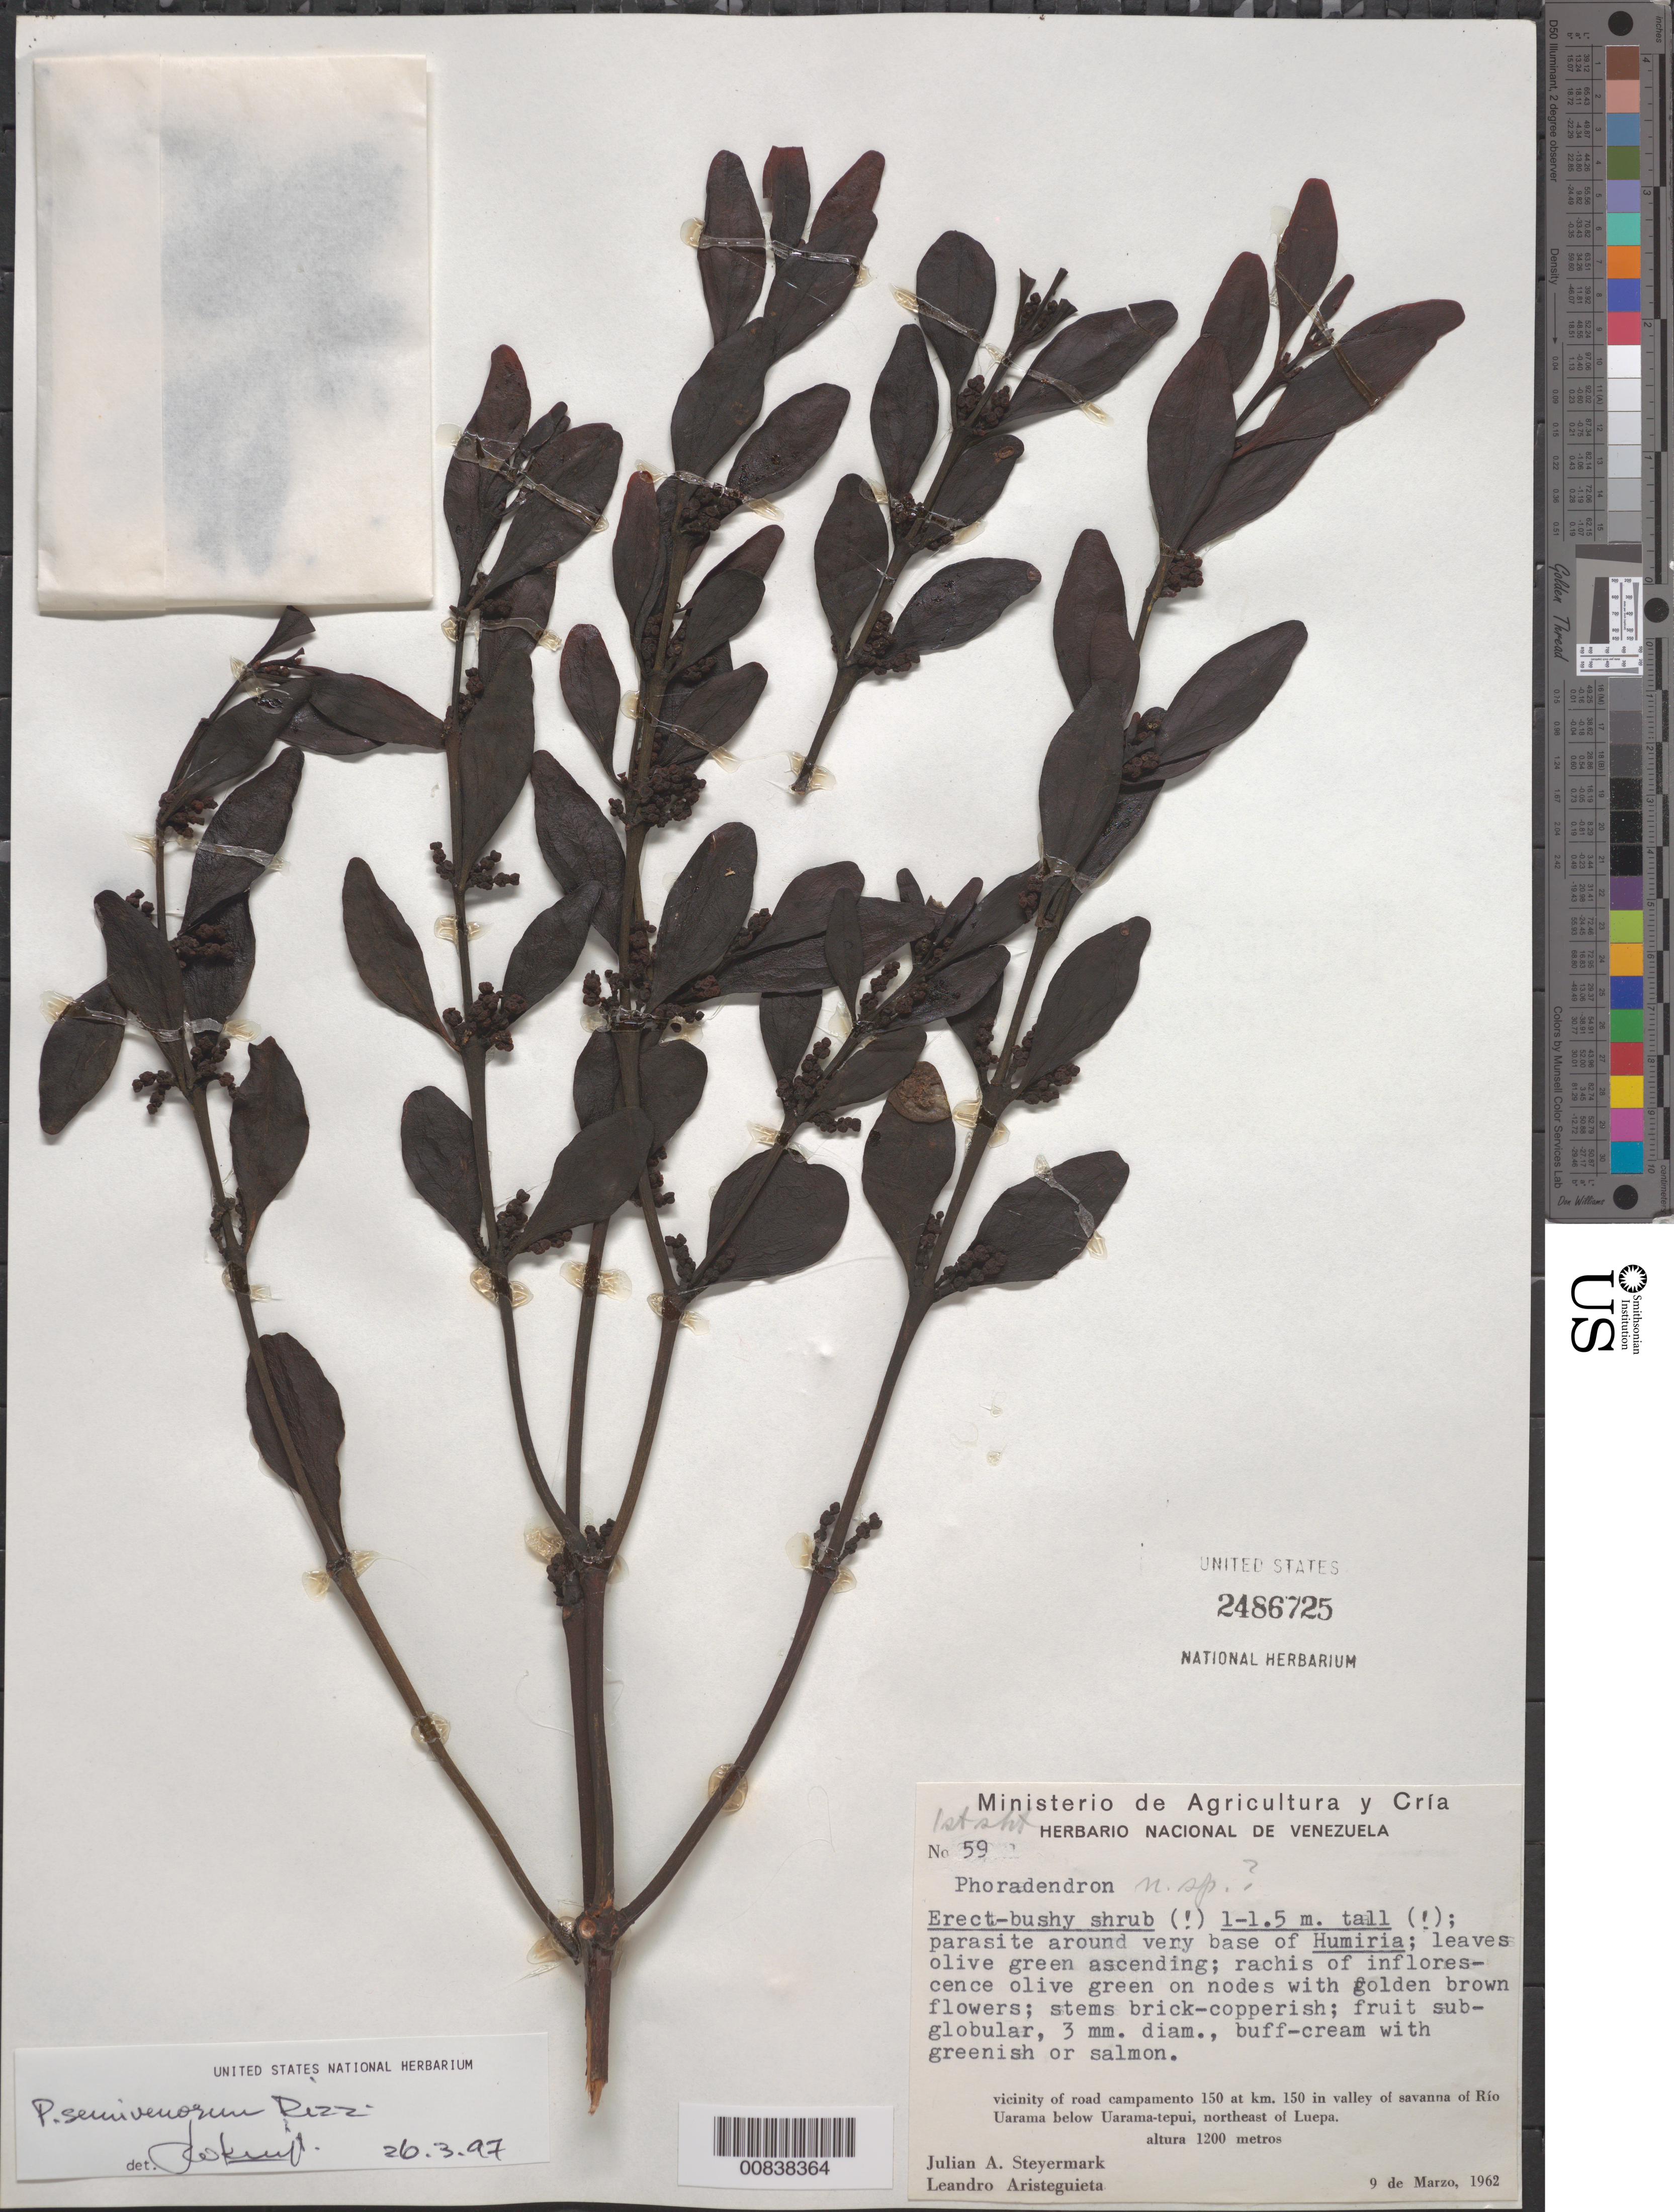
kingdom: Plantae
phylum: Tracheophyta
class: Magnoliopsida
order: Santalales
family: Viscaceae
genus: Phoradendron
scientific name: Phoradendron semivenosum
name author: Rizzini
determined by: Kuijt, Job, (CANADA)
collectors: J. Steyermark & L. Aristeguieta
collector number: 62 59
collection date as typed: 9-Mar-62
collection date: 1962-03-09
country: Venezuela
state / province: Bolívar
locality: Río Uarama below Uarama-tepuí, vic of Campamento 150 at km 150 in valley of savanna, NE of Luepa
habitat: Around very base of Humiria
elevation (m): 1200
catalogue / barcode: US 2486725